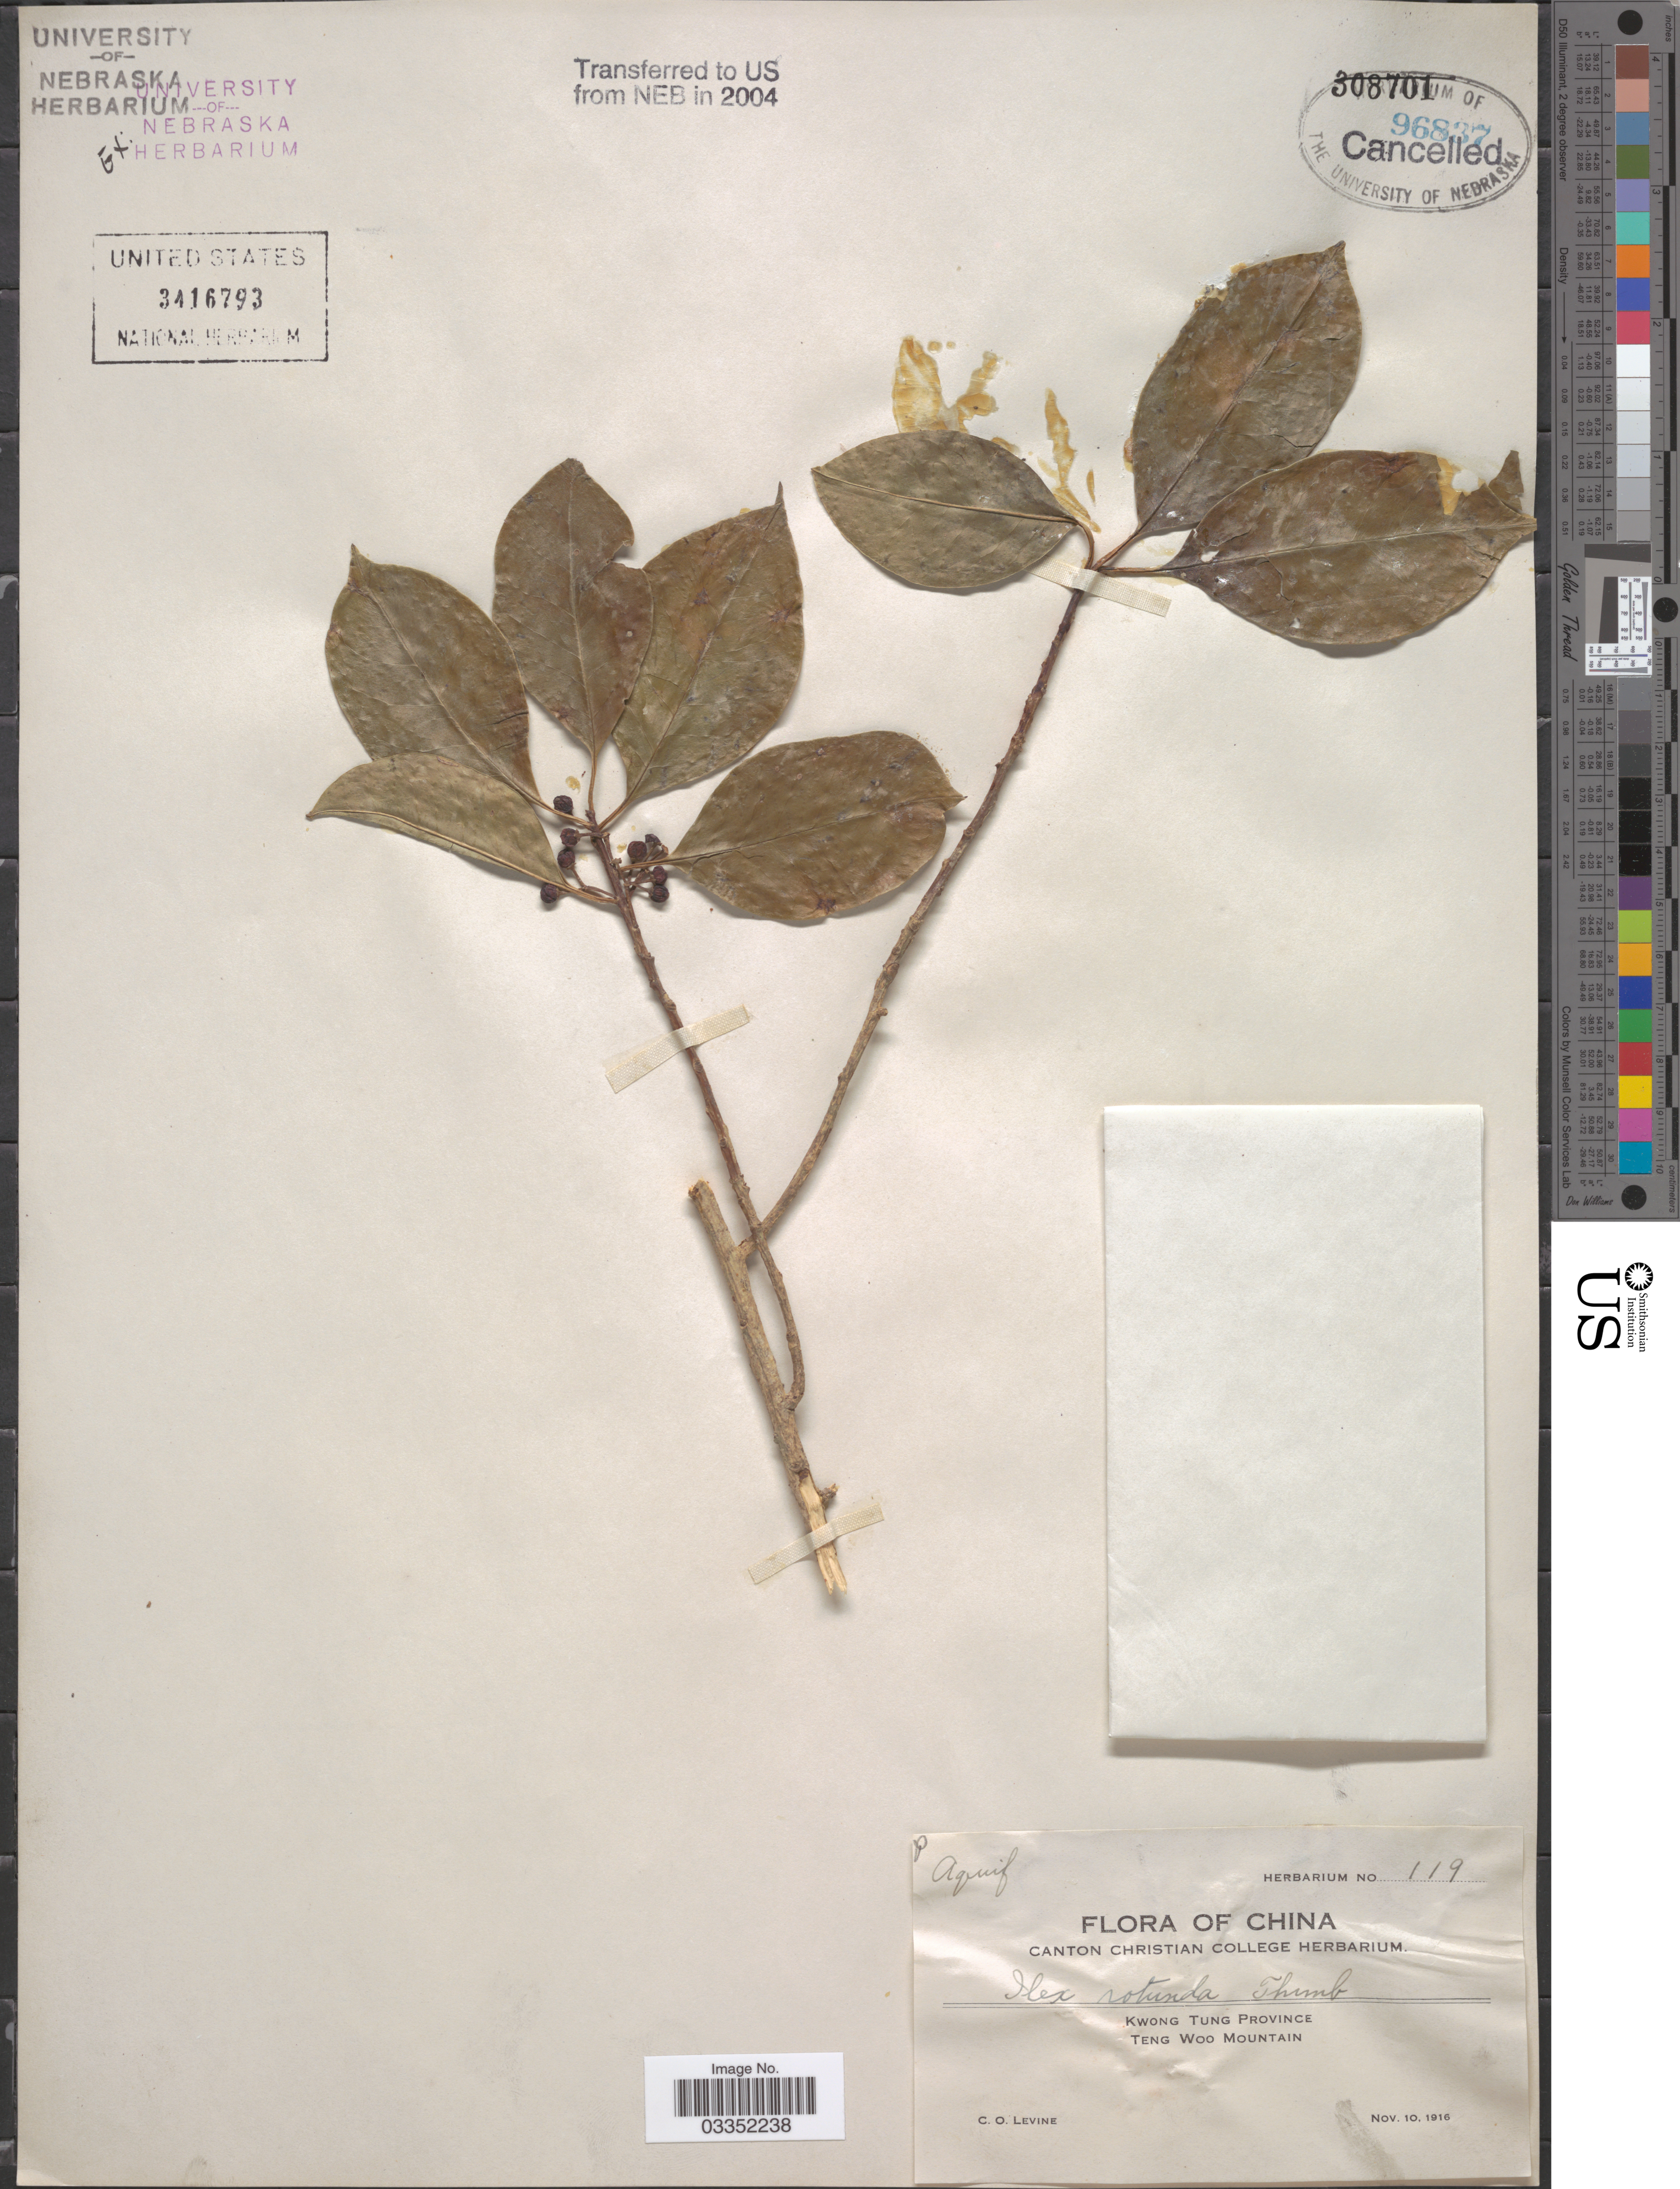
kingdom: Plantae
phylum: Tracheophyta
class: Magnoliopsida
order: Aquifoliales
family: Aquifoliaceae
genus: Ilex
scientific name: Ilex rotunda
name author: Thunb.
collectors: C. O. Levine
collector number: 119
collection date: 1916-11-10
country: China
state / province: Guangdong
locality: Kwong Tung Province, Teng Woo Mountain.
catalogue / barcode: US 3416793